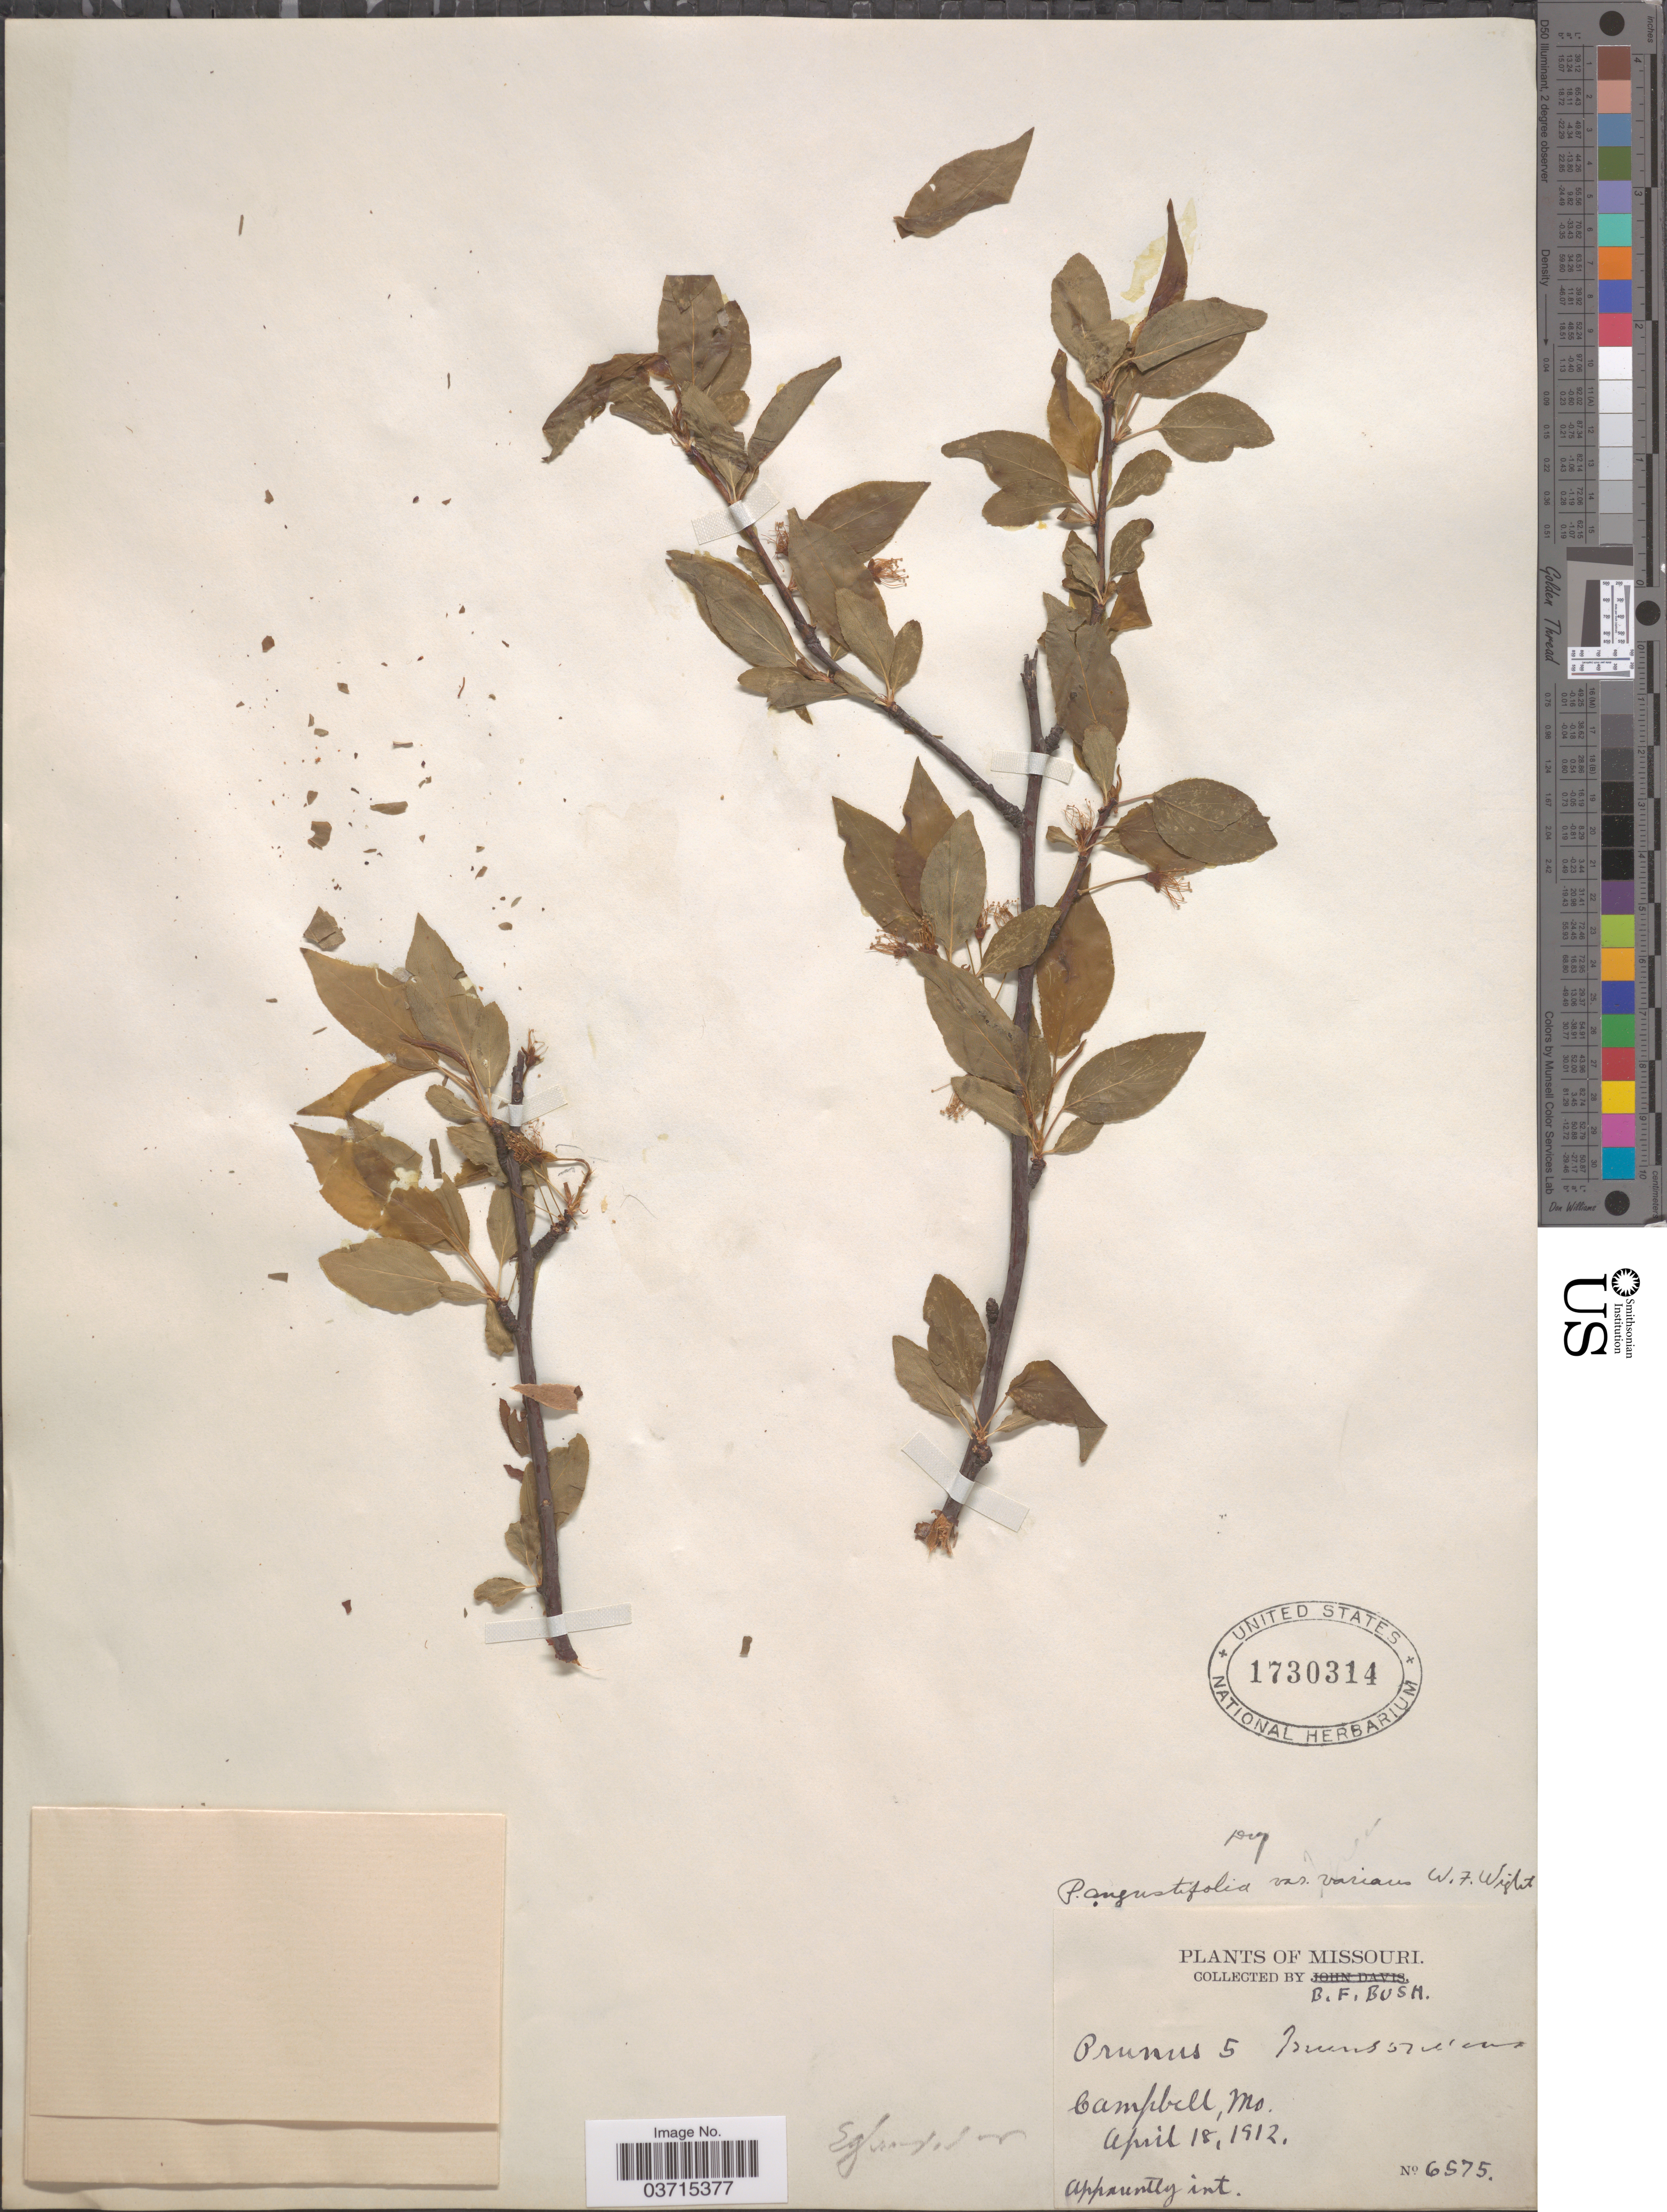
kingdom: Plantae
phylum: Tracheophyta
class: Magnoliopsida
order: Rosales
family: Rosaceae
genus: Prunus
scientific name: Prunus angustifolia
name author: Marshall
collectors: B. F. Bush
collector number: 6575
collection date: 1912-04-18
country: United States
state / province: Missouri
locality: Campbell.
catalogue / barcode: US 1730314